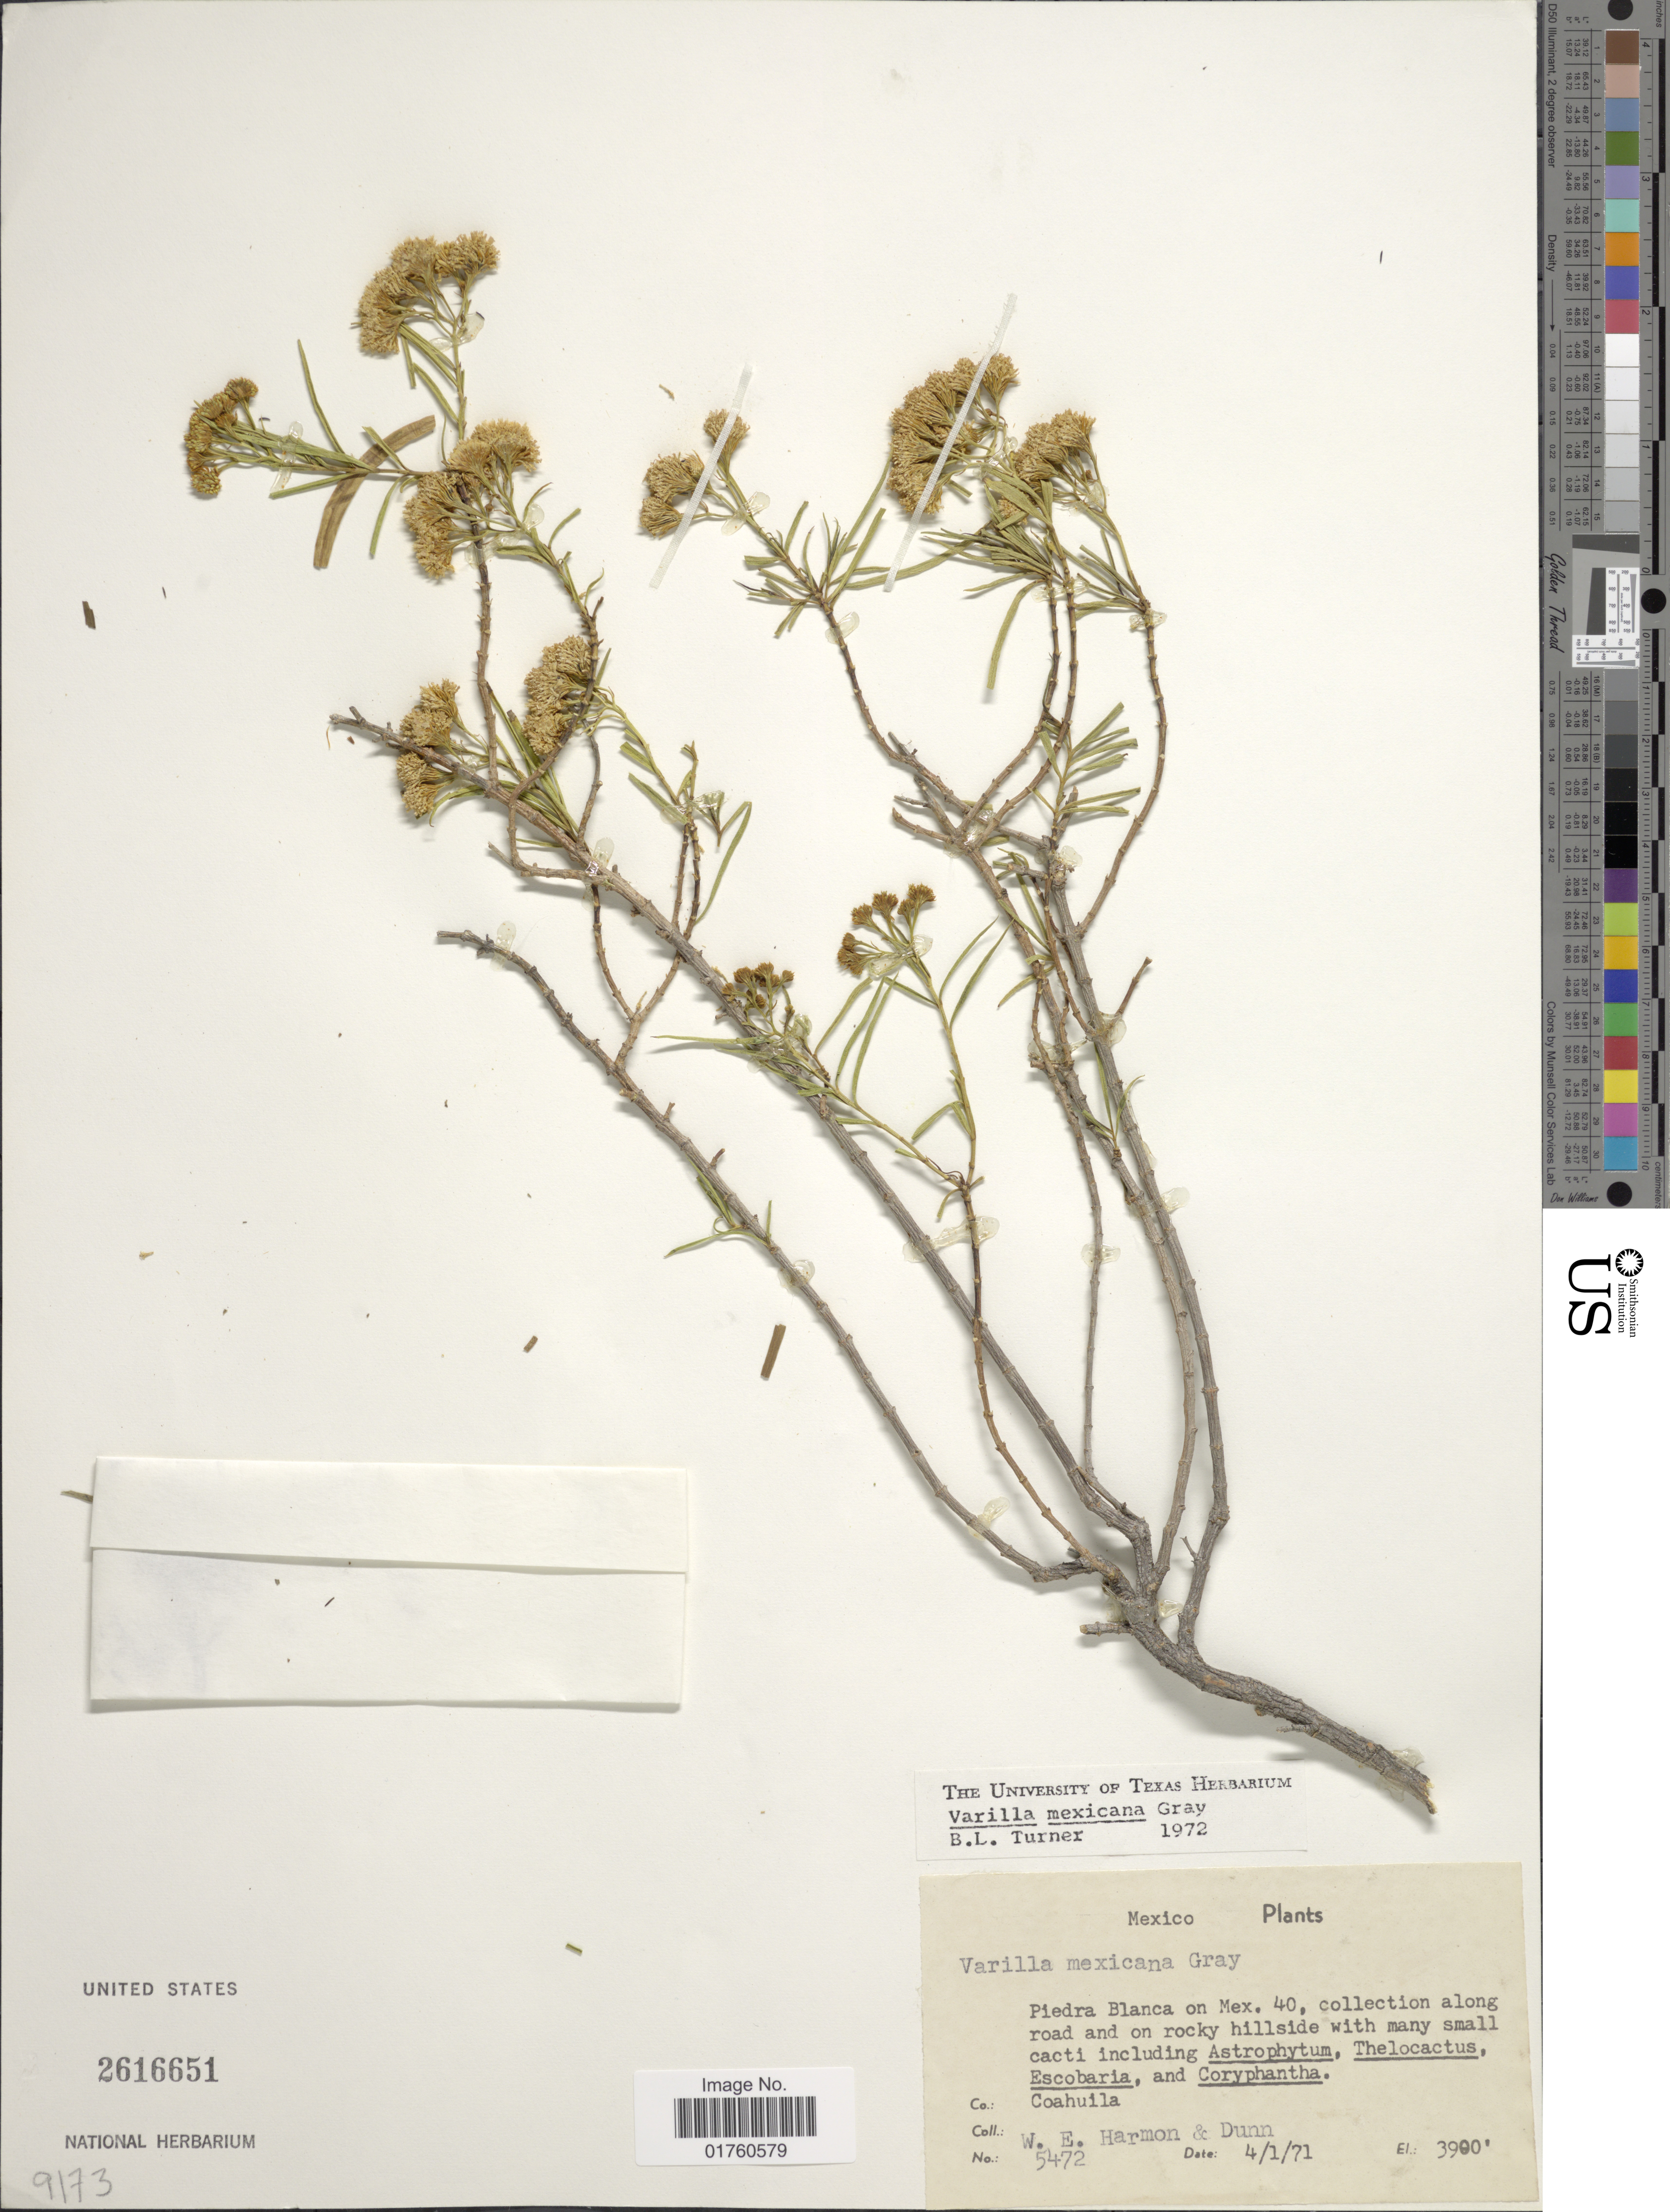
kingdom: Plantae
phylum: Tracheophyta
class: Magnoliopsida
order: Asterales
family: Asteraceae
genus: Varilla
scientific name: Varilla mexicana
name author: A. Gray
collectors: W. E. Harmon & Dunn, --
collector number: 5472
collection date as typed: Transcribed d/m/y: 4/1/71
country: Mexico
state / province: Coahuila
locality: Piedra Blanca on Mex. 40, collections along road and on rocky hillside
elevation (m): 1189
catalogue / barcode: US 2616651